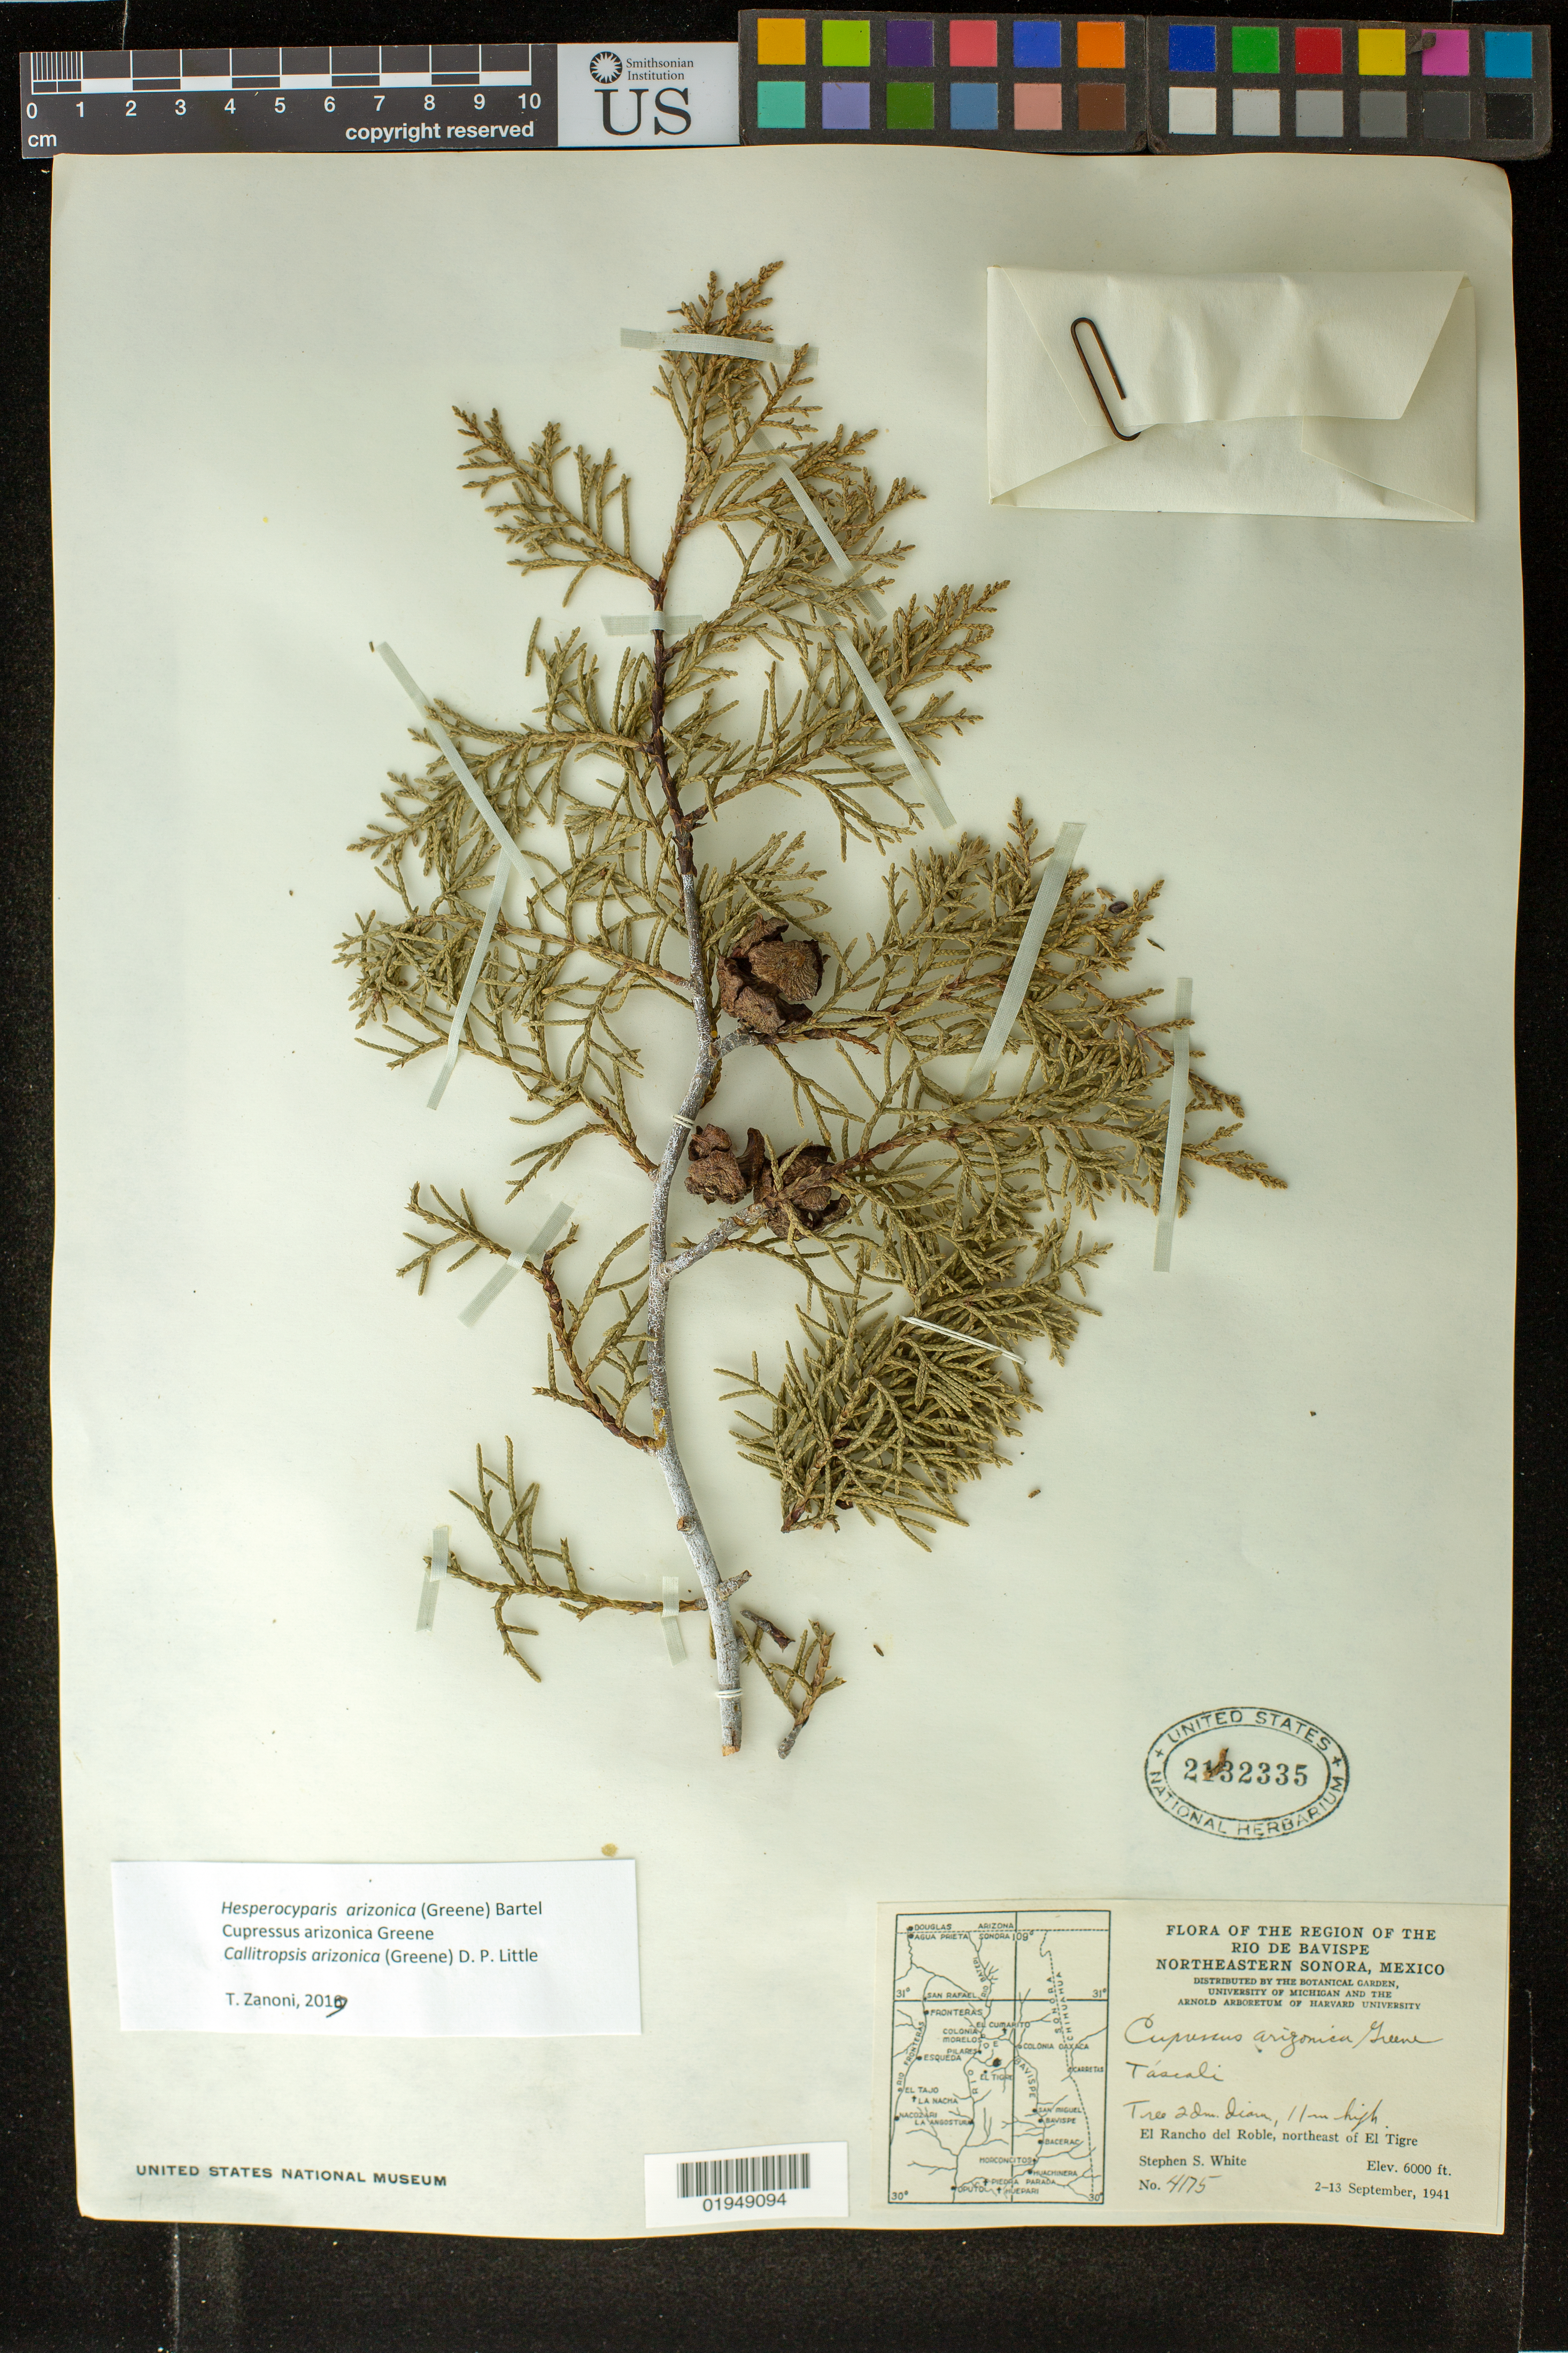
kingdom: Plantae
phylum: Tracheophyta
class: Pinopsida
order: Pinales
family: Cupressaceae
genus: Hesperocyparis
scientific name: Hesperocyparis arizonica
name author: (Greene) Bartel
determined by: Zanoni, T. A., (NY), New York Botanical Garden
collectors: S. S. White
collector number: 4175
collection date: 1941-09-02/1941-09-13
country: Mexico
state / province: Sonora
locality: The region of the Rio de Bavispe, Northeastern Sonora, El Rancho del Roble, northeast of El Tigre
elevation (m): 1829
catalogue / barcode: US 2132335